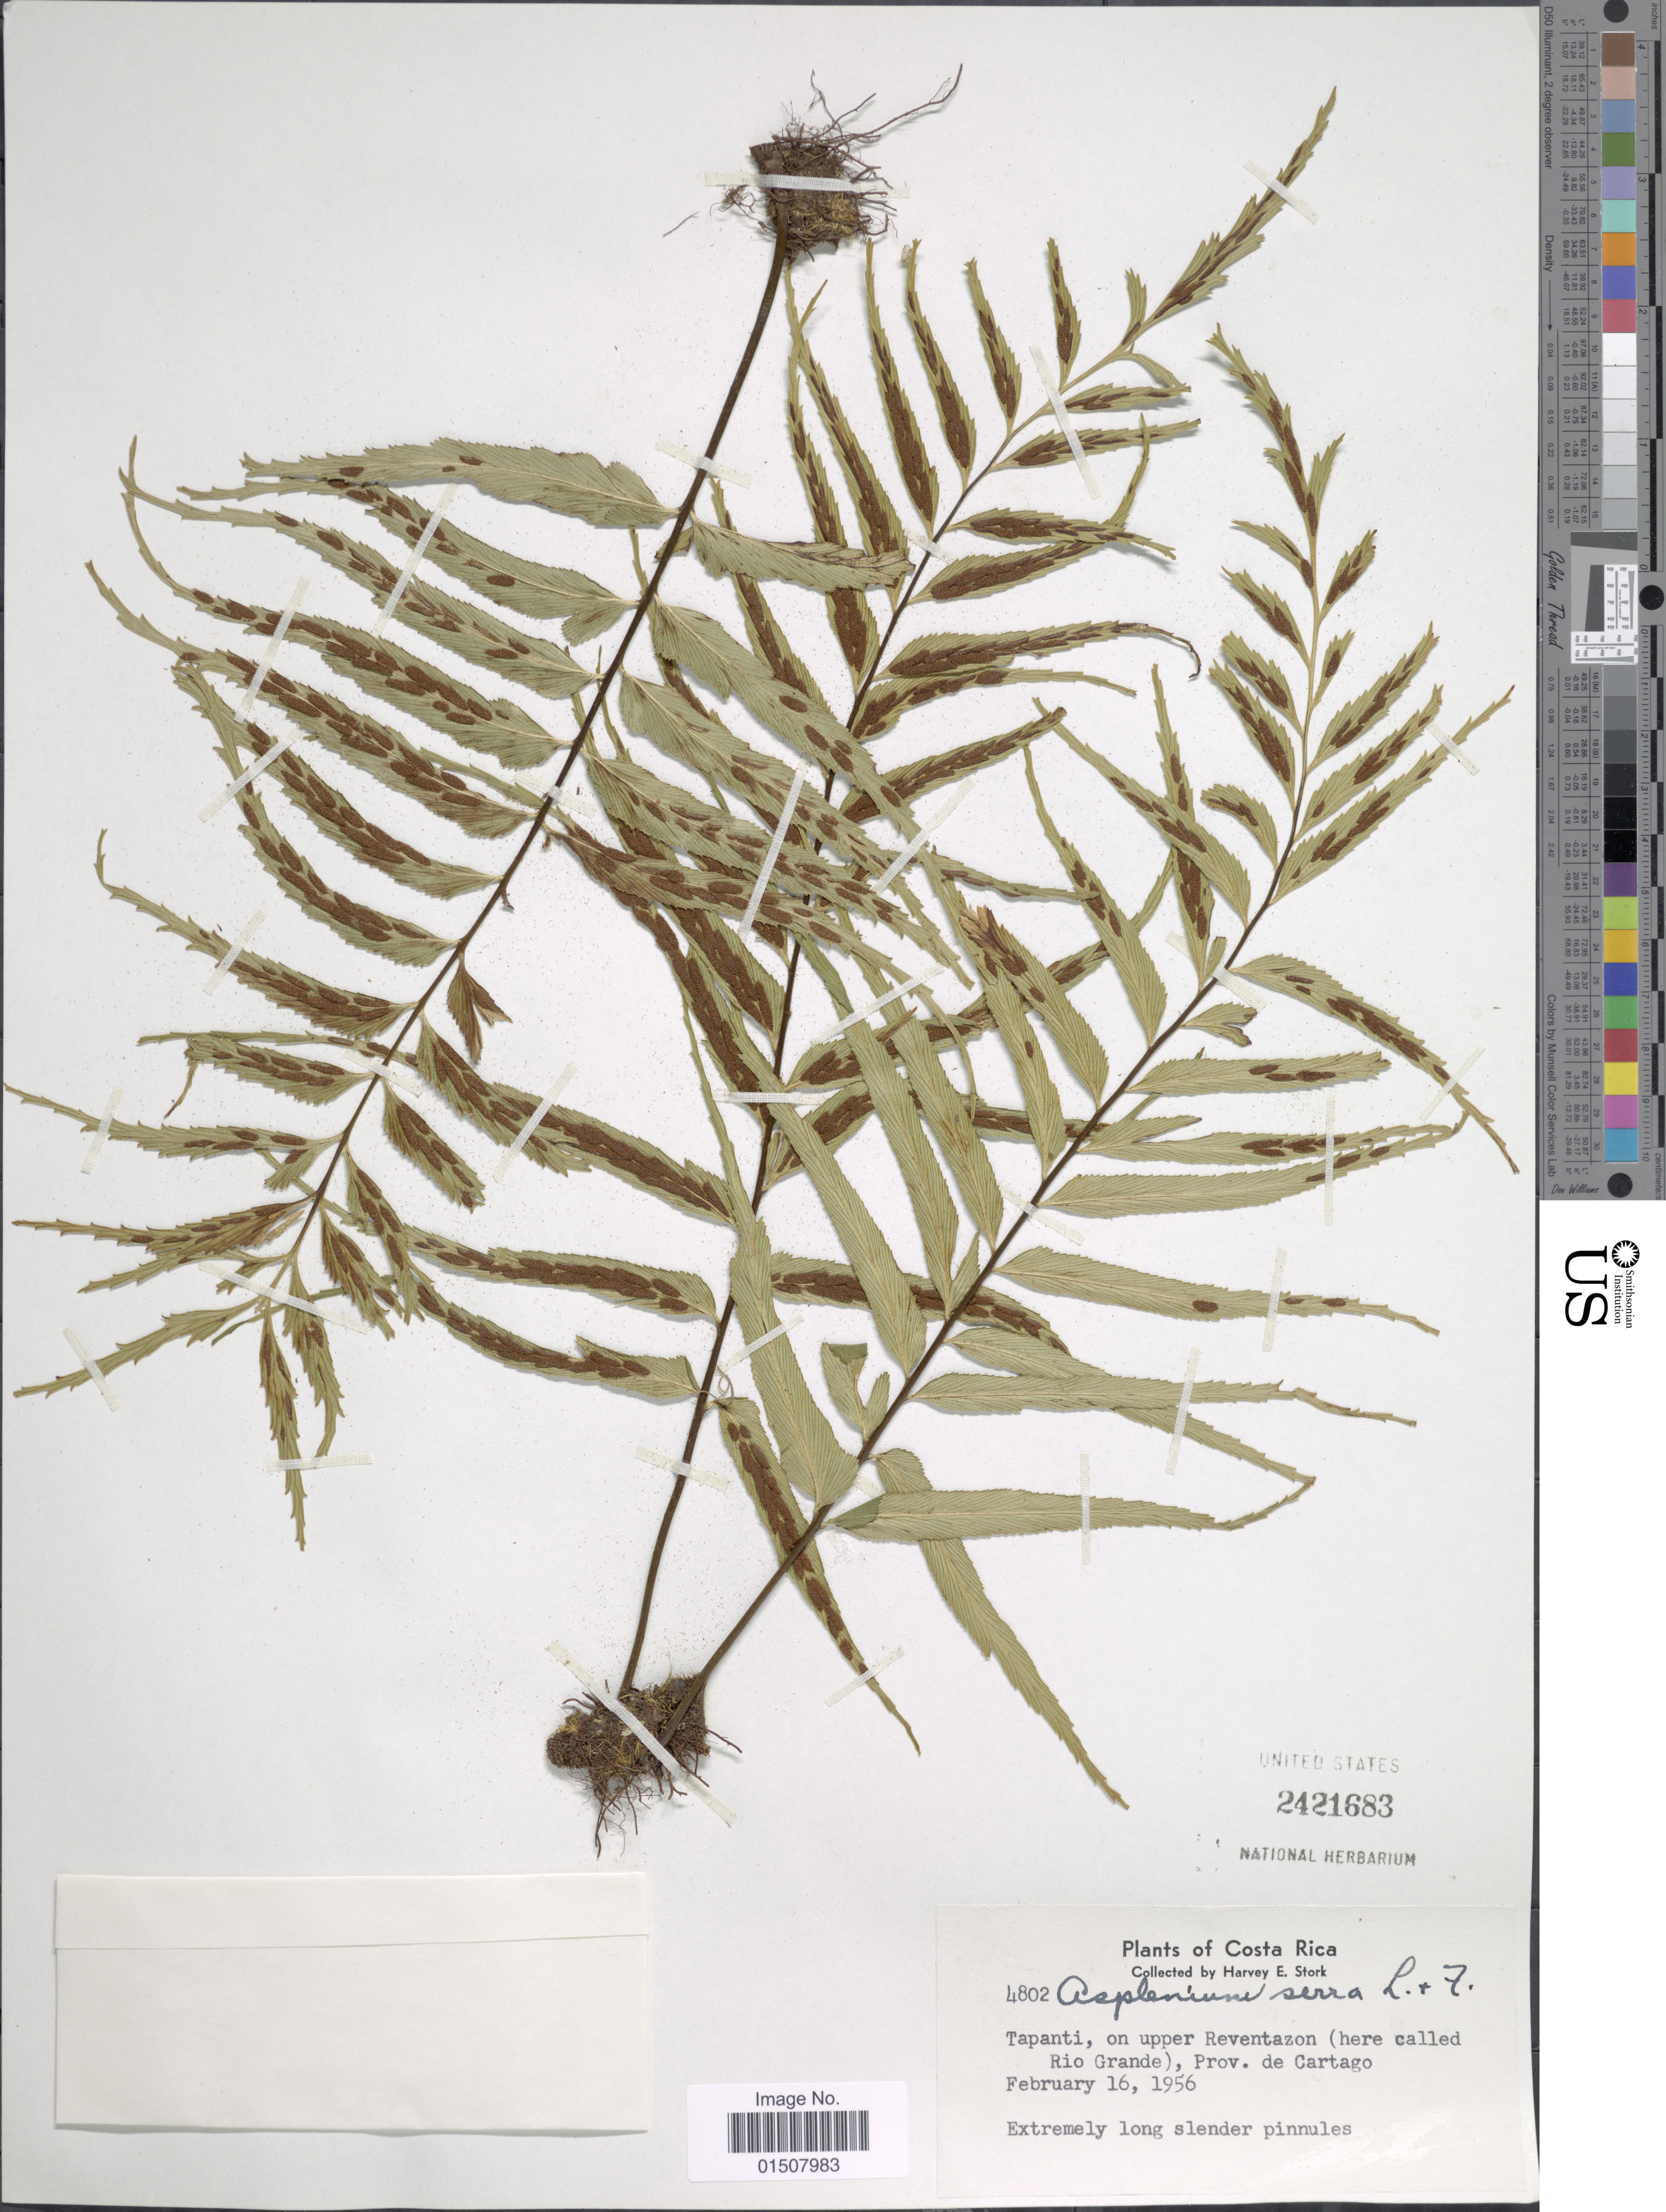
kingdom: Plantae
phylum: Tracheophyta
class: Polypodiopsida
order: Polypodiales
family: Aspleniaceae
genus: Asplenium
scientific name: Asplenium serra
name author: Langsd. & Fisch.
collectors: H. E. Stork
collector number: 4802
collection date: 1956-02-16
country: Costa Rica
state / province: Cartago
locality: Tapamti, on upper Reventazon (here called Rio Grande)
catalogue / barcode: US 2421683